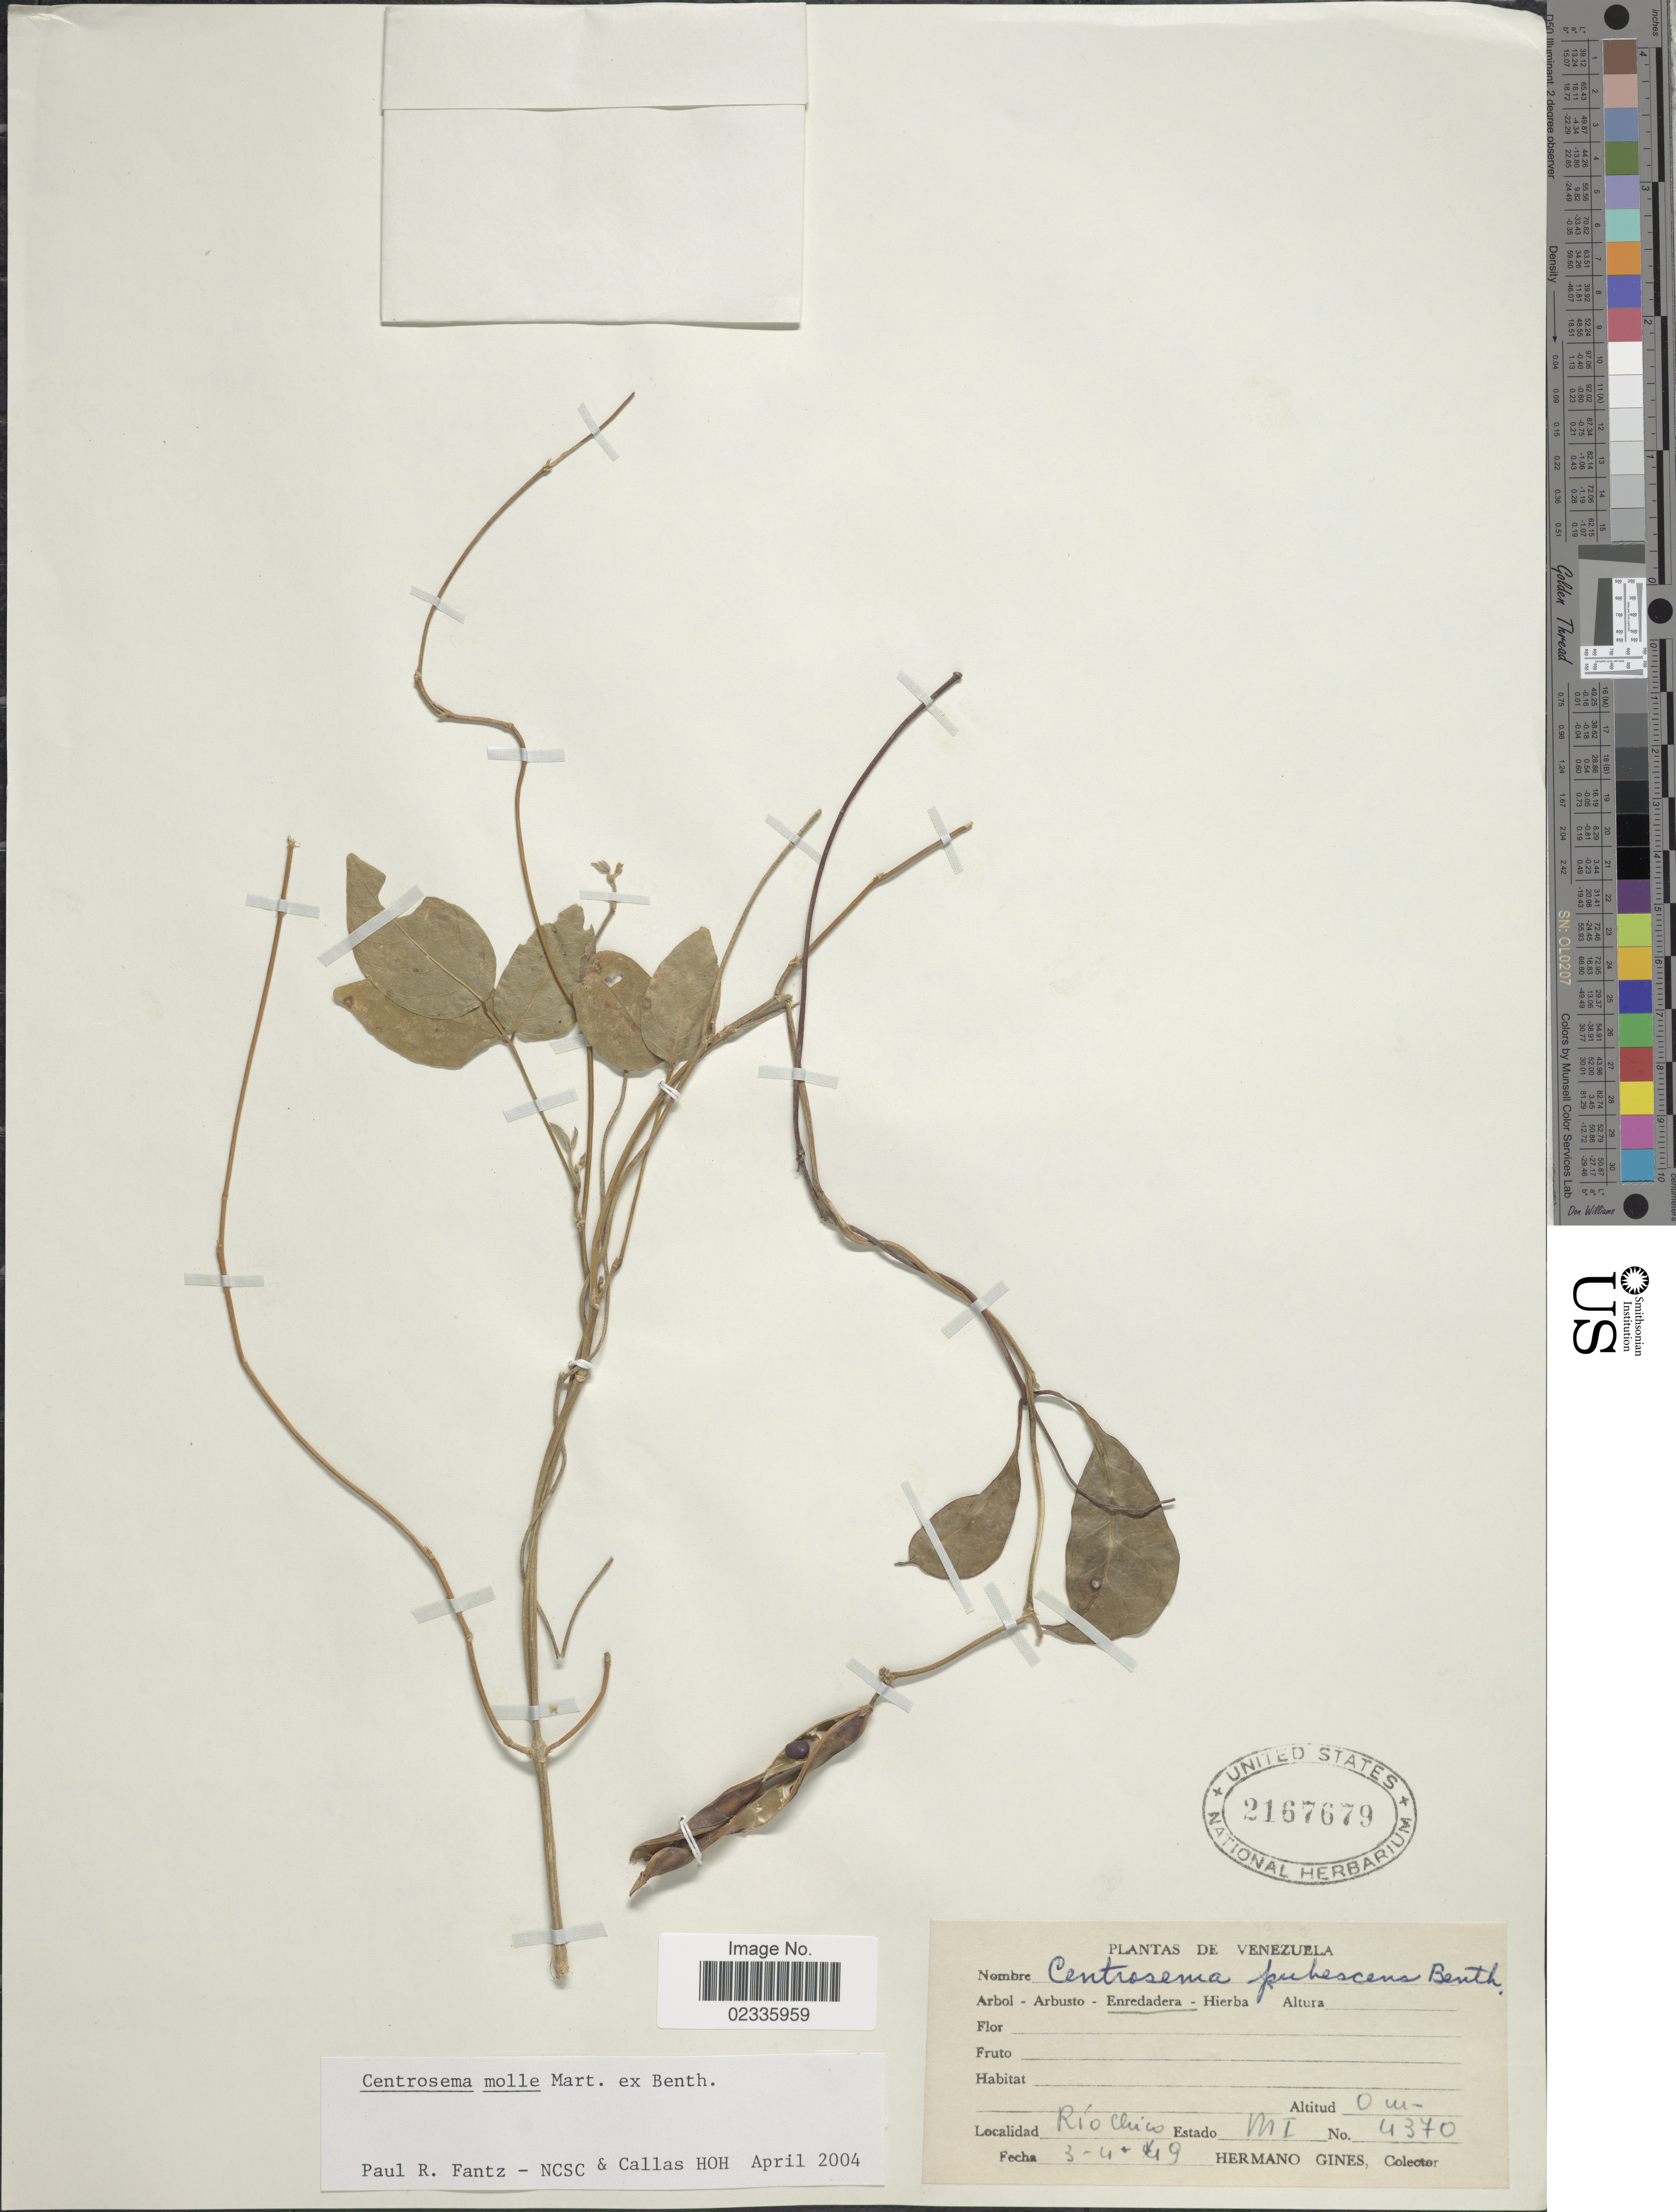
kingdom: Plantae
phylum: Tracheophyta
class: Magnoliopsida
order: Fabales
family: Fabaceae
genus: Centrosema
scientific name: Centrosema molle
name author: Mart. ex Benth.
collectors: Bro. Gines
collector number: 4370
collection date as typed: Transcribed d/m/y: 3/4/69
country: Venezuela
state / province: Miranda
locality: Río Chico Estado MI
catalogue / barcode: US 2167679